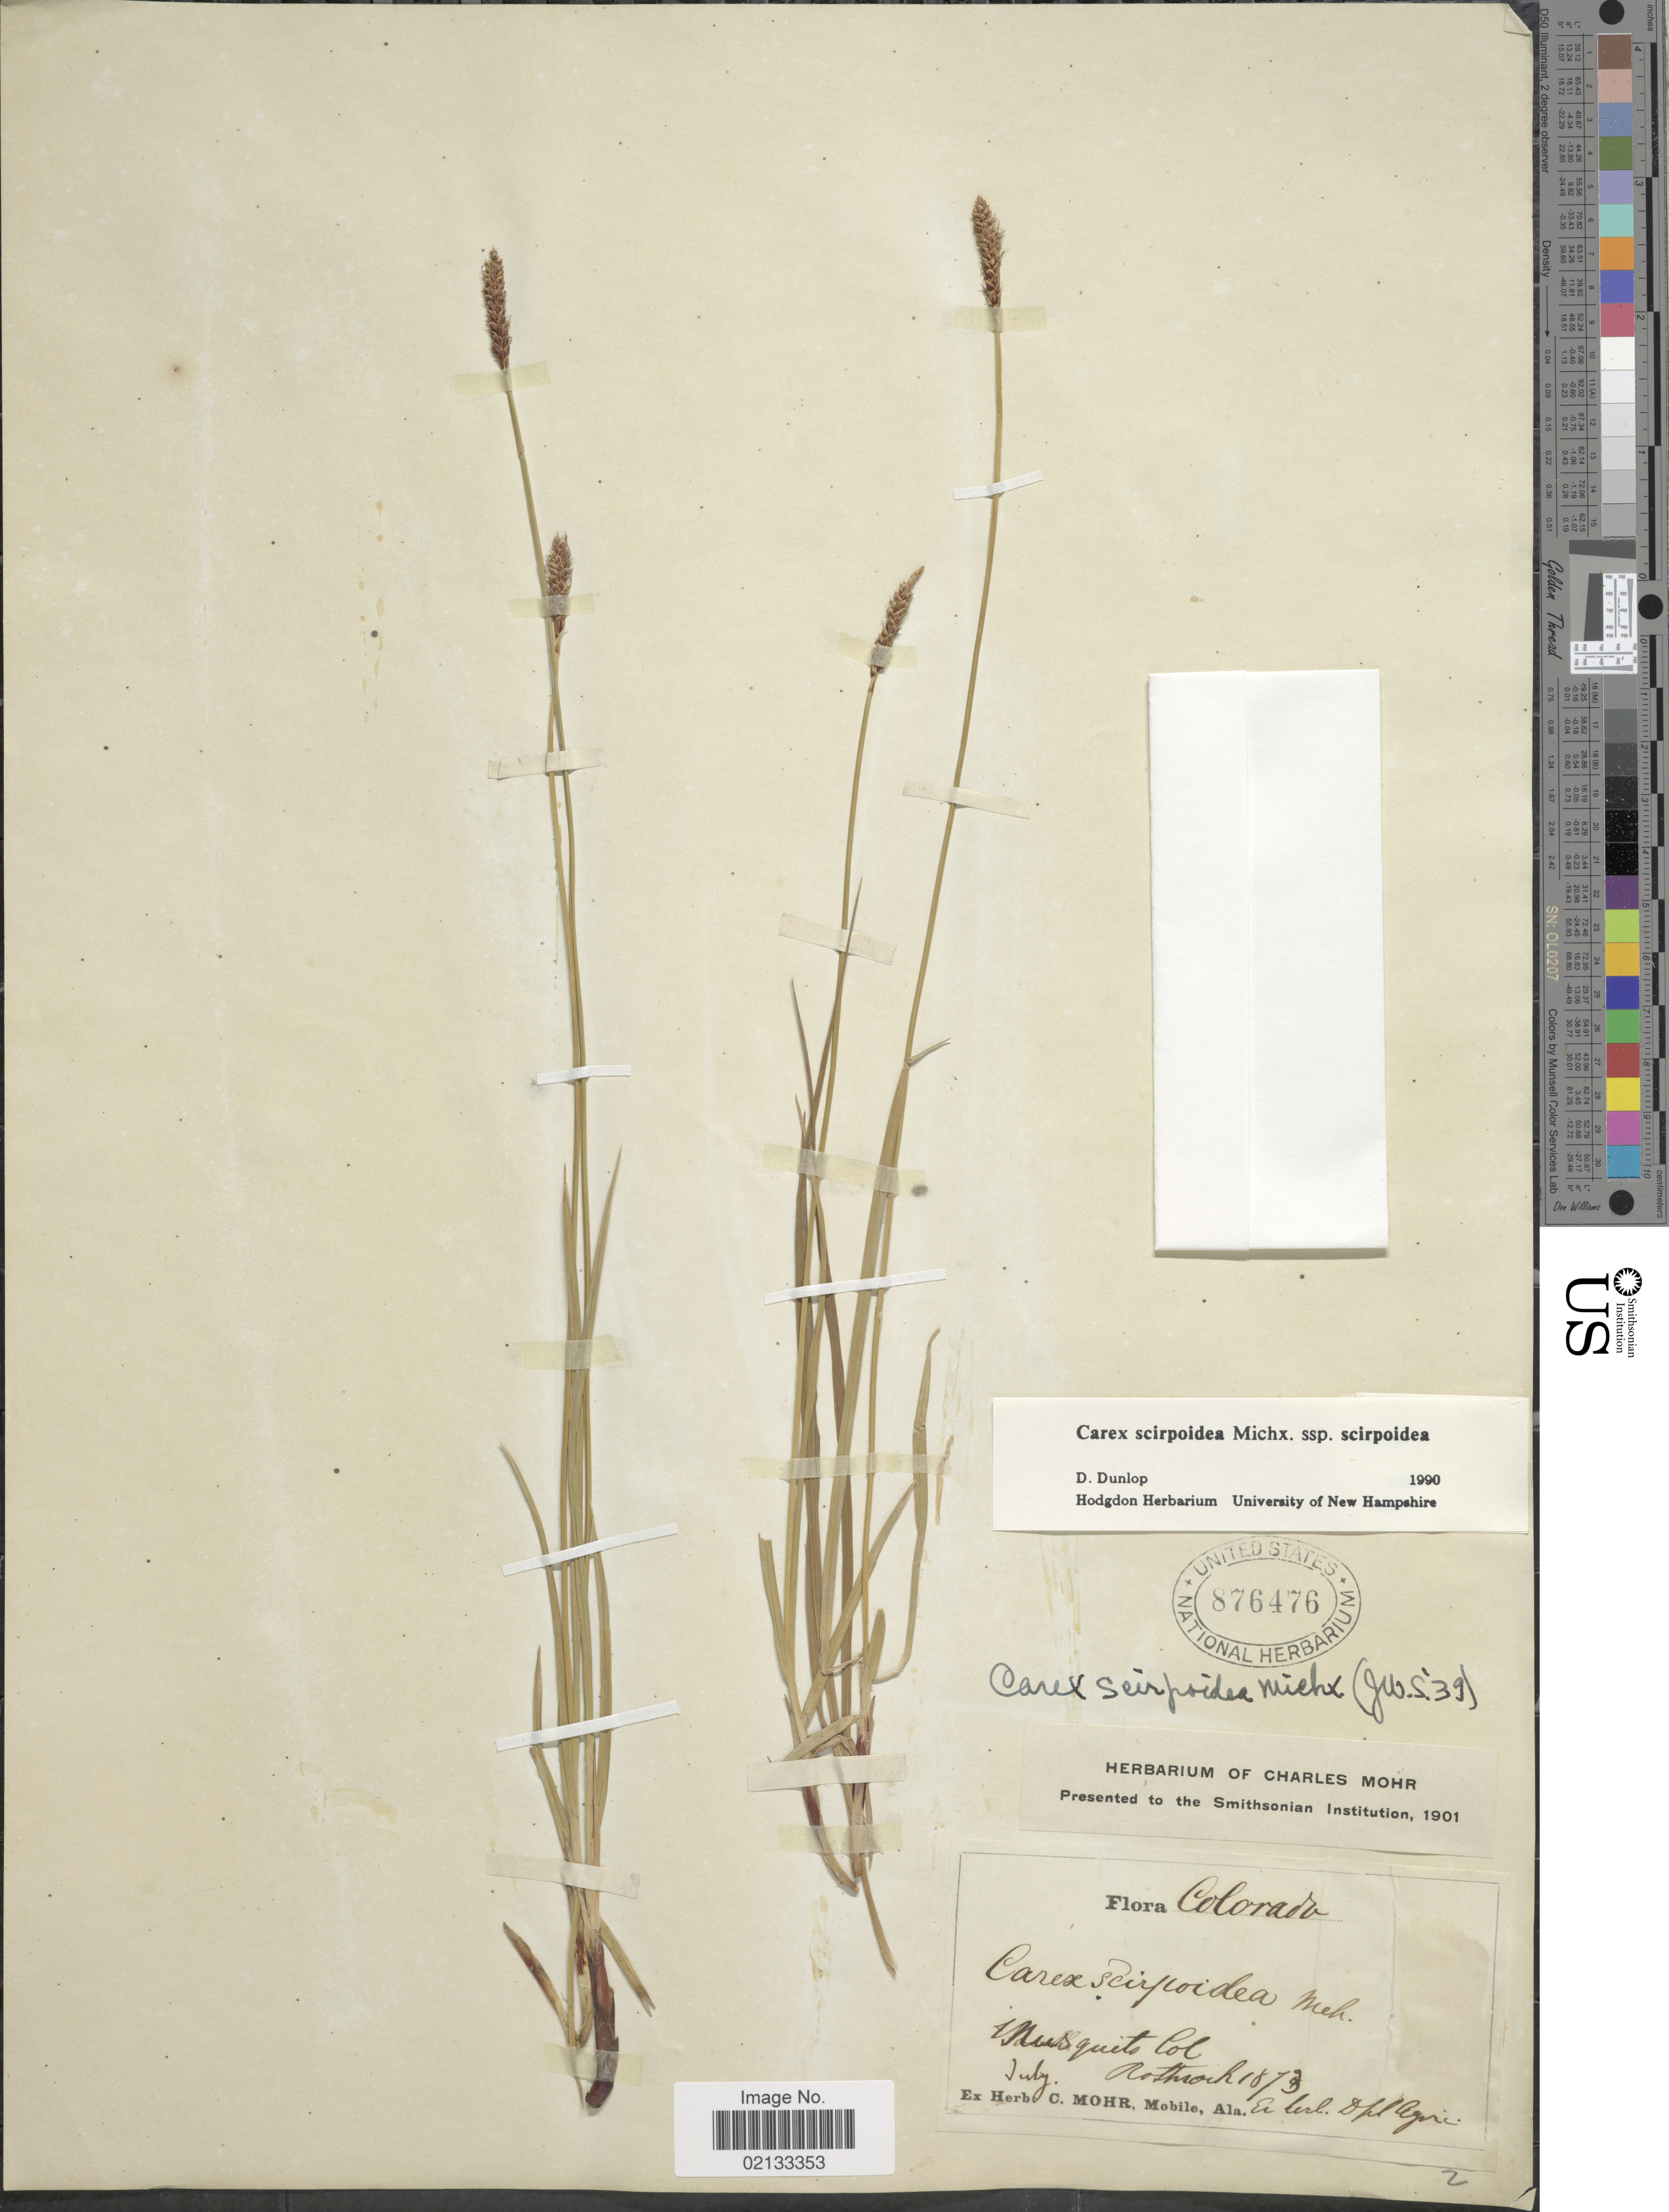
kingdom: Plantae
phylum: Tracheophyta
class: Liliopsida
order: Poales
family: Cyperaceae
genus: Carex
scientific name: Carex scirpoidea subsp. scirpoidea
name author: Michx.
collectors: Rothrock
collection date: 1873-07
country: United States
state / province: Colorado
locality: Musquito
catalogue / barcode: US 876476